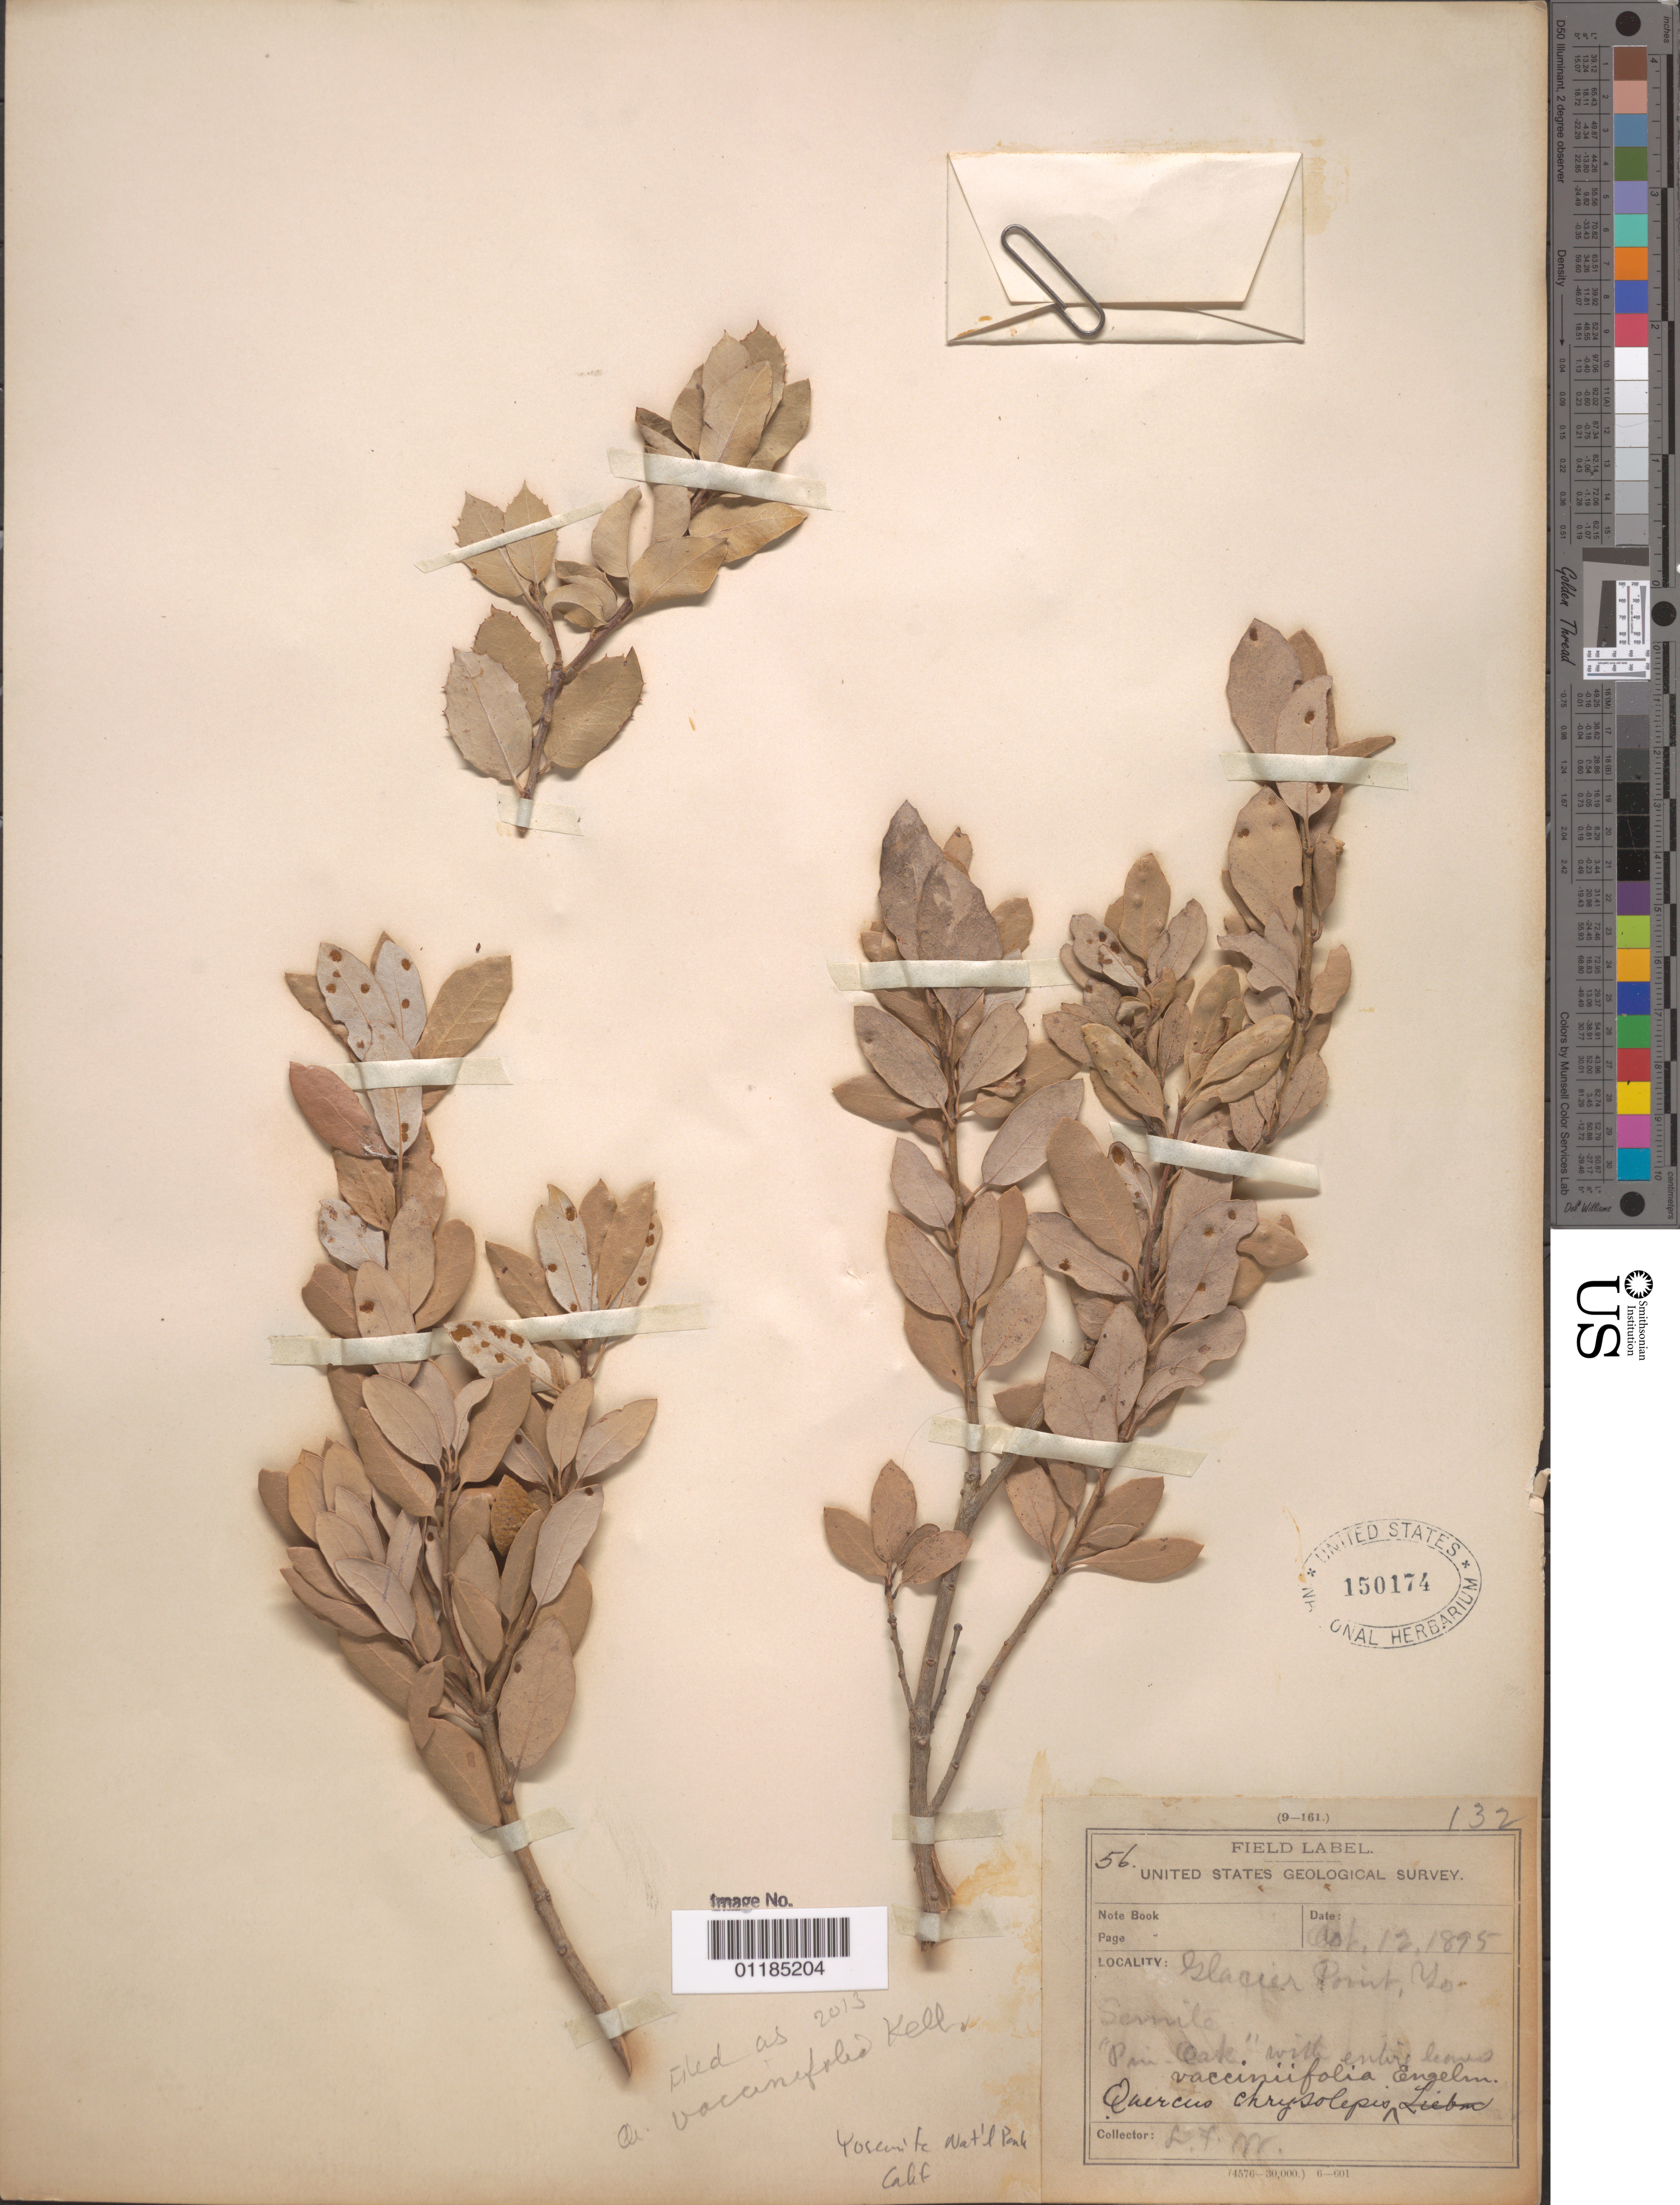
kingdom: Plantae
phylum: Tracheophyta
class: Magnoliopsida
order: Fagales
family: Fagaceae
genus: Quercus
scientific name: Quercus vacciniifolia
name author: Kellogg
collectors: L. F. Ward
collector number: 56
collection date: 1895-10-12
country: United States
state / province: California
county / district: Mariposa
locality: Glacier Point, Yosemite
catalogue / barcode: US 150174